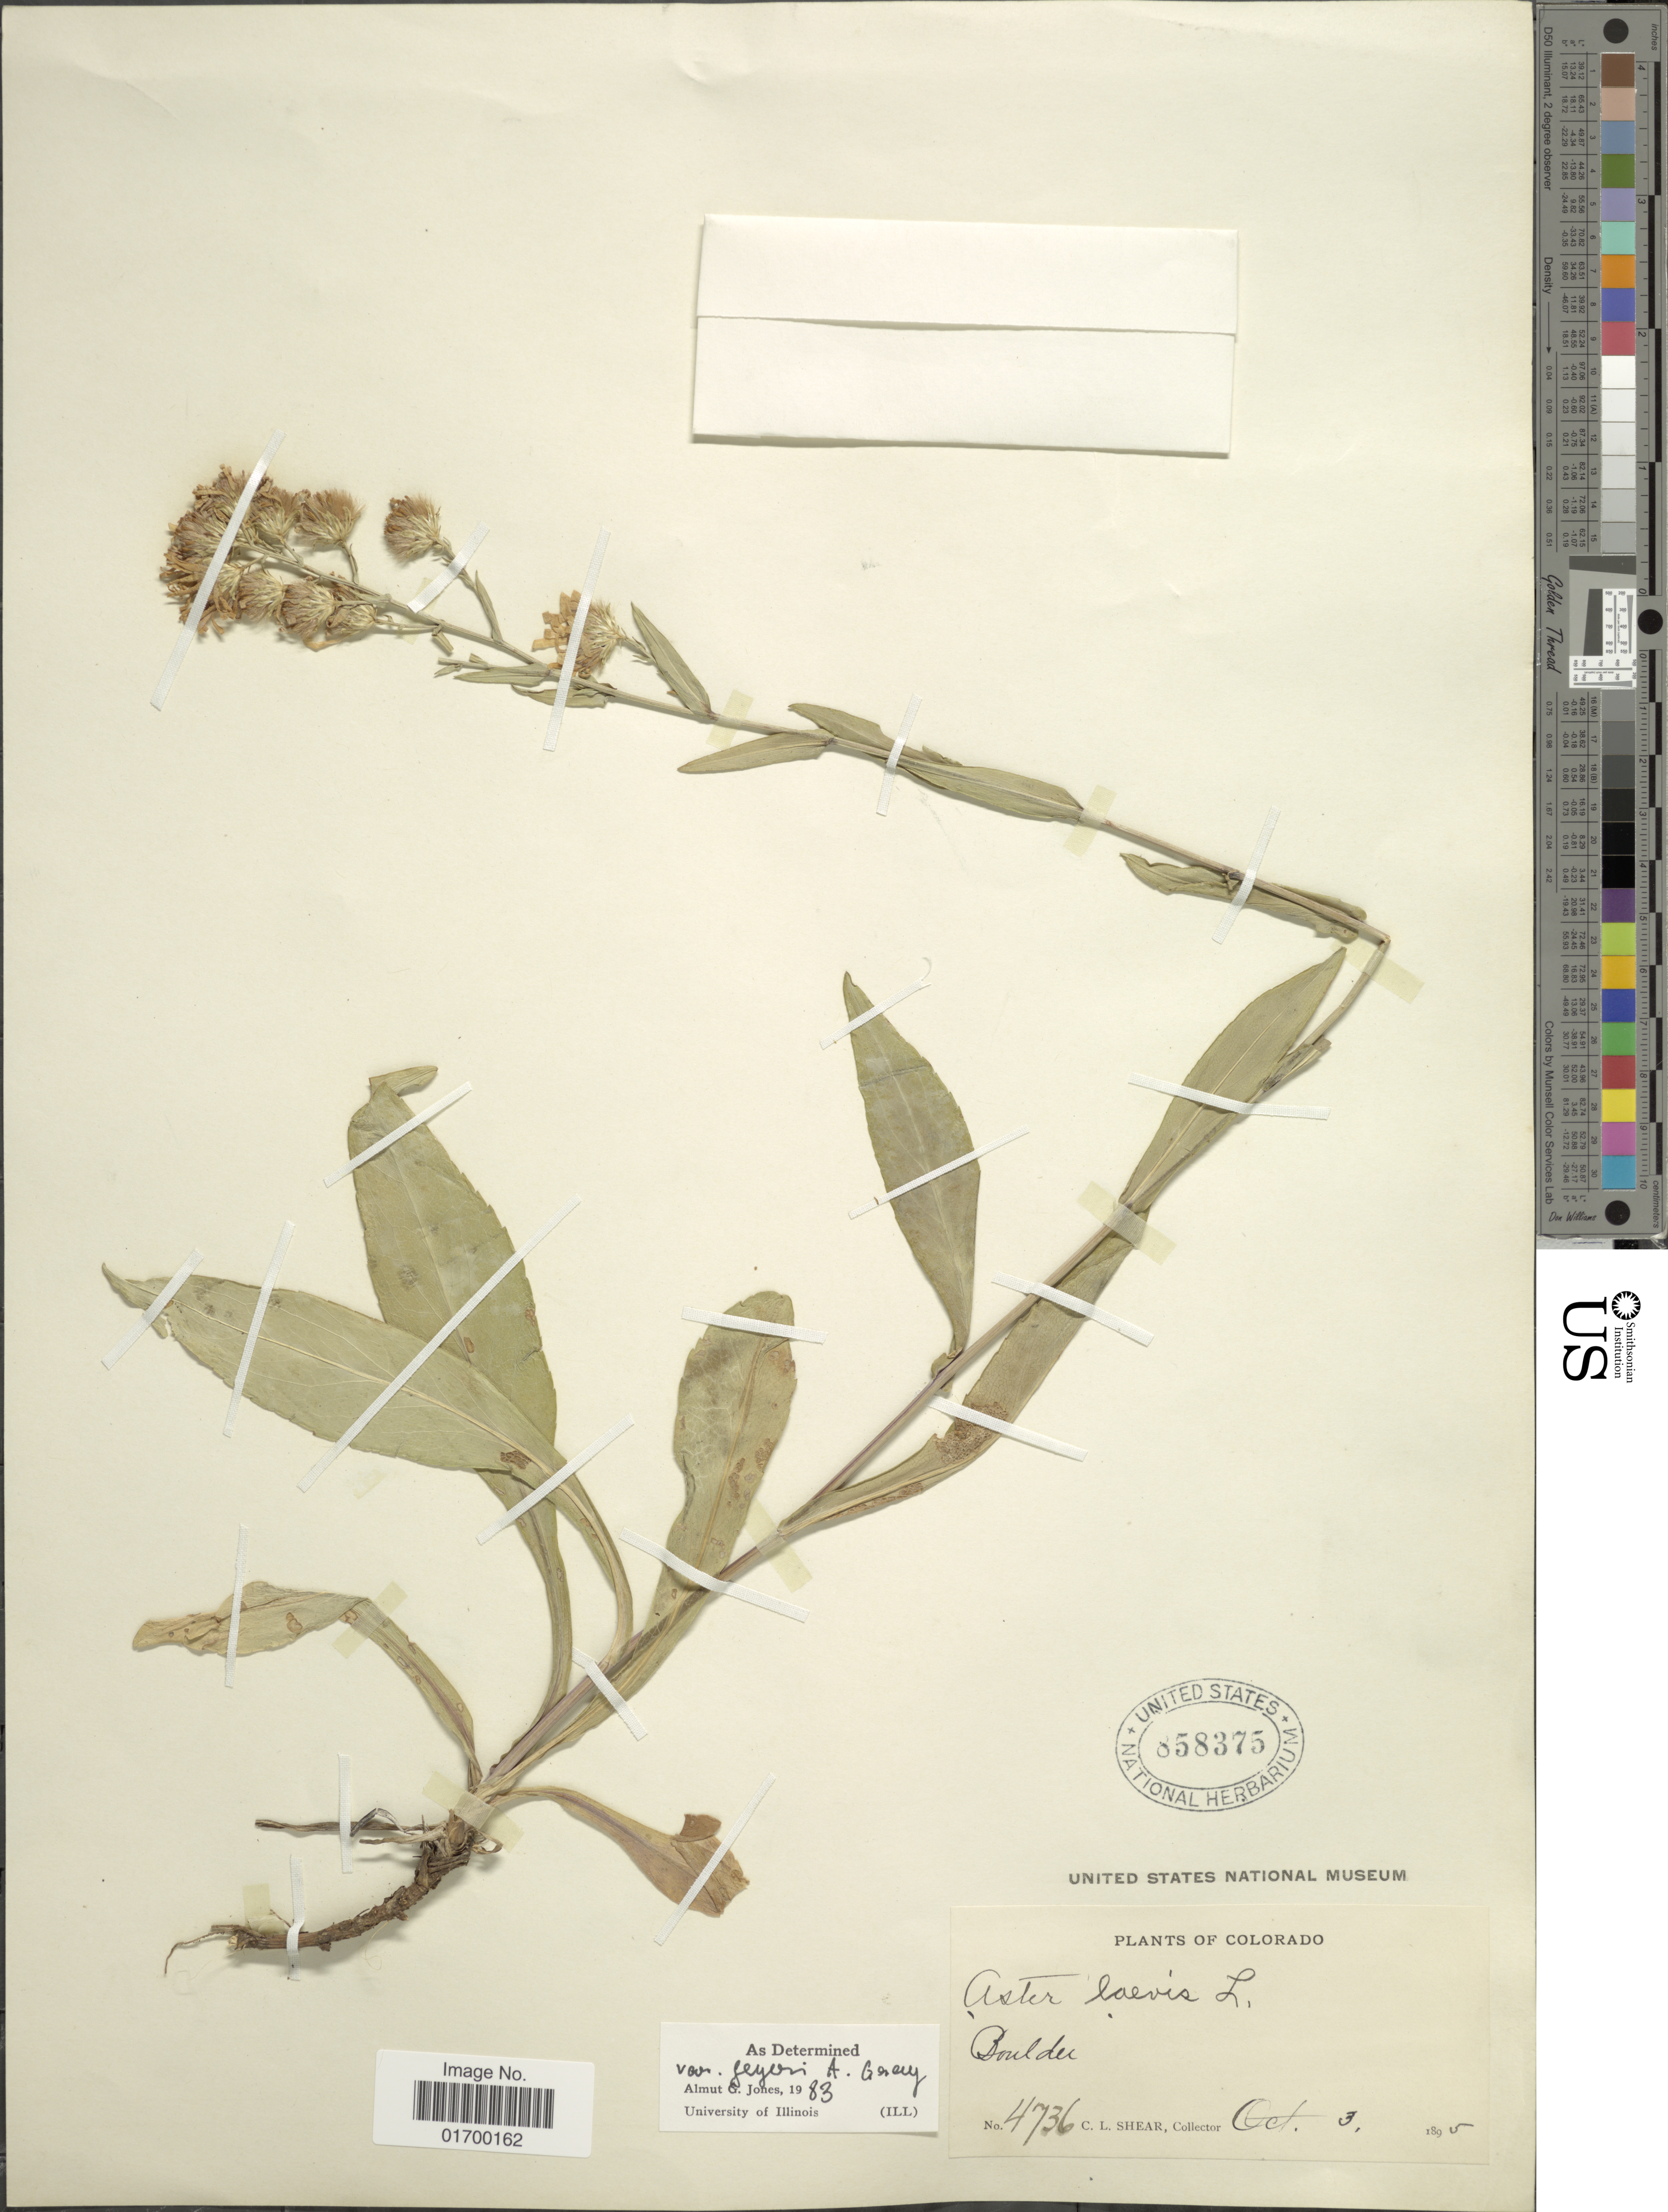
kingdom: Plantae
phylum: Tracheophyta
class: Magnoliopsida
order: Asterales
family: Asteraceae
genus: Symphyotrichum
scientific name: Symphyotrichum laeve var. geyeri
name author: (A. Gray) G.L. Nesom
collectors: C. L. Shear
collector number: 4736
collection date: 1895-10-03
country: United States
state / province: Colorado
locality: Boulder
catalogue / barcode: US 858375